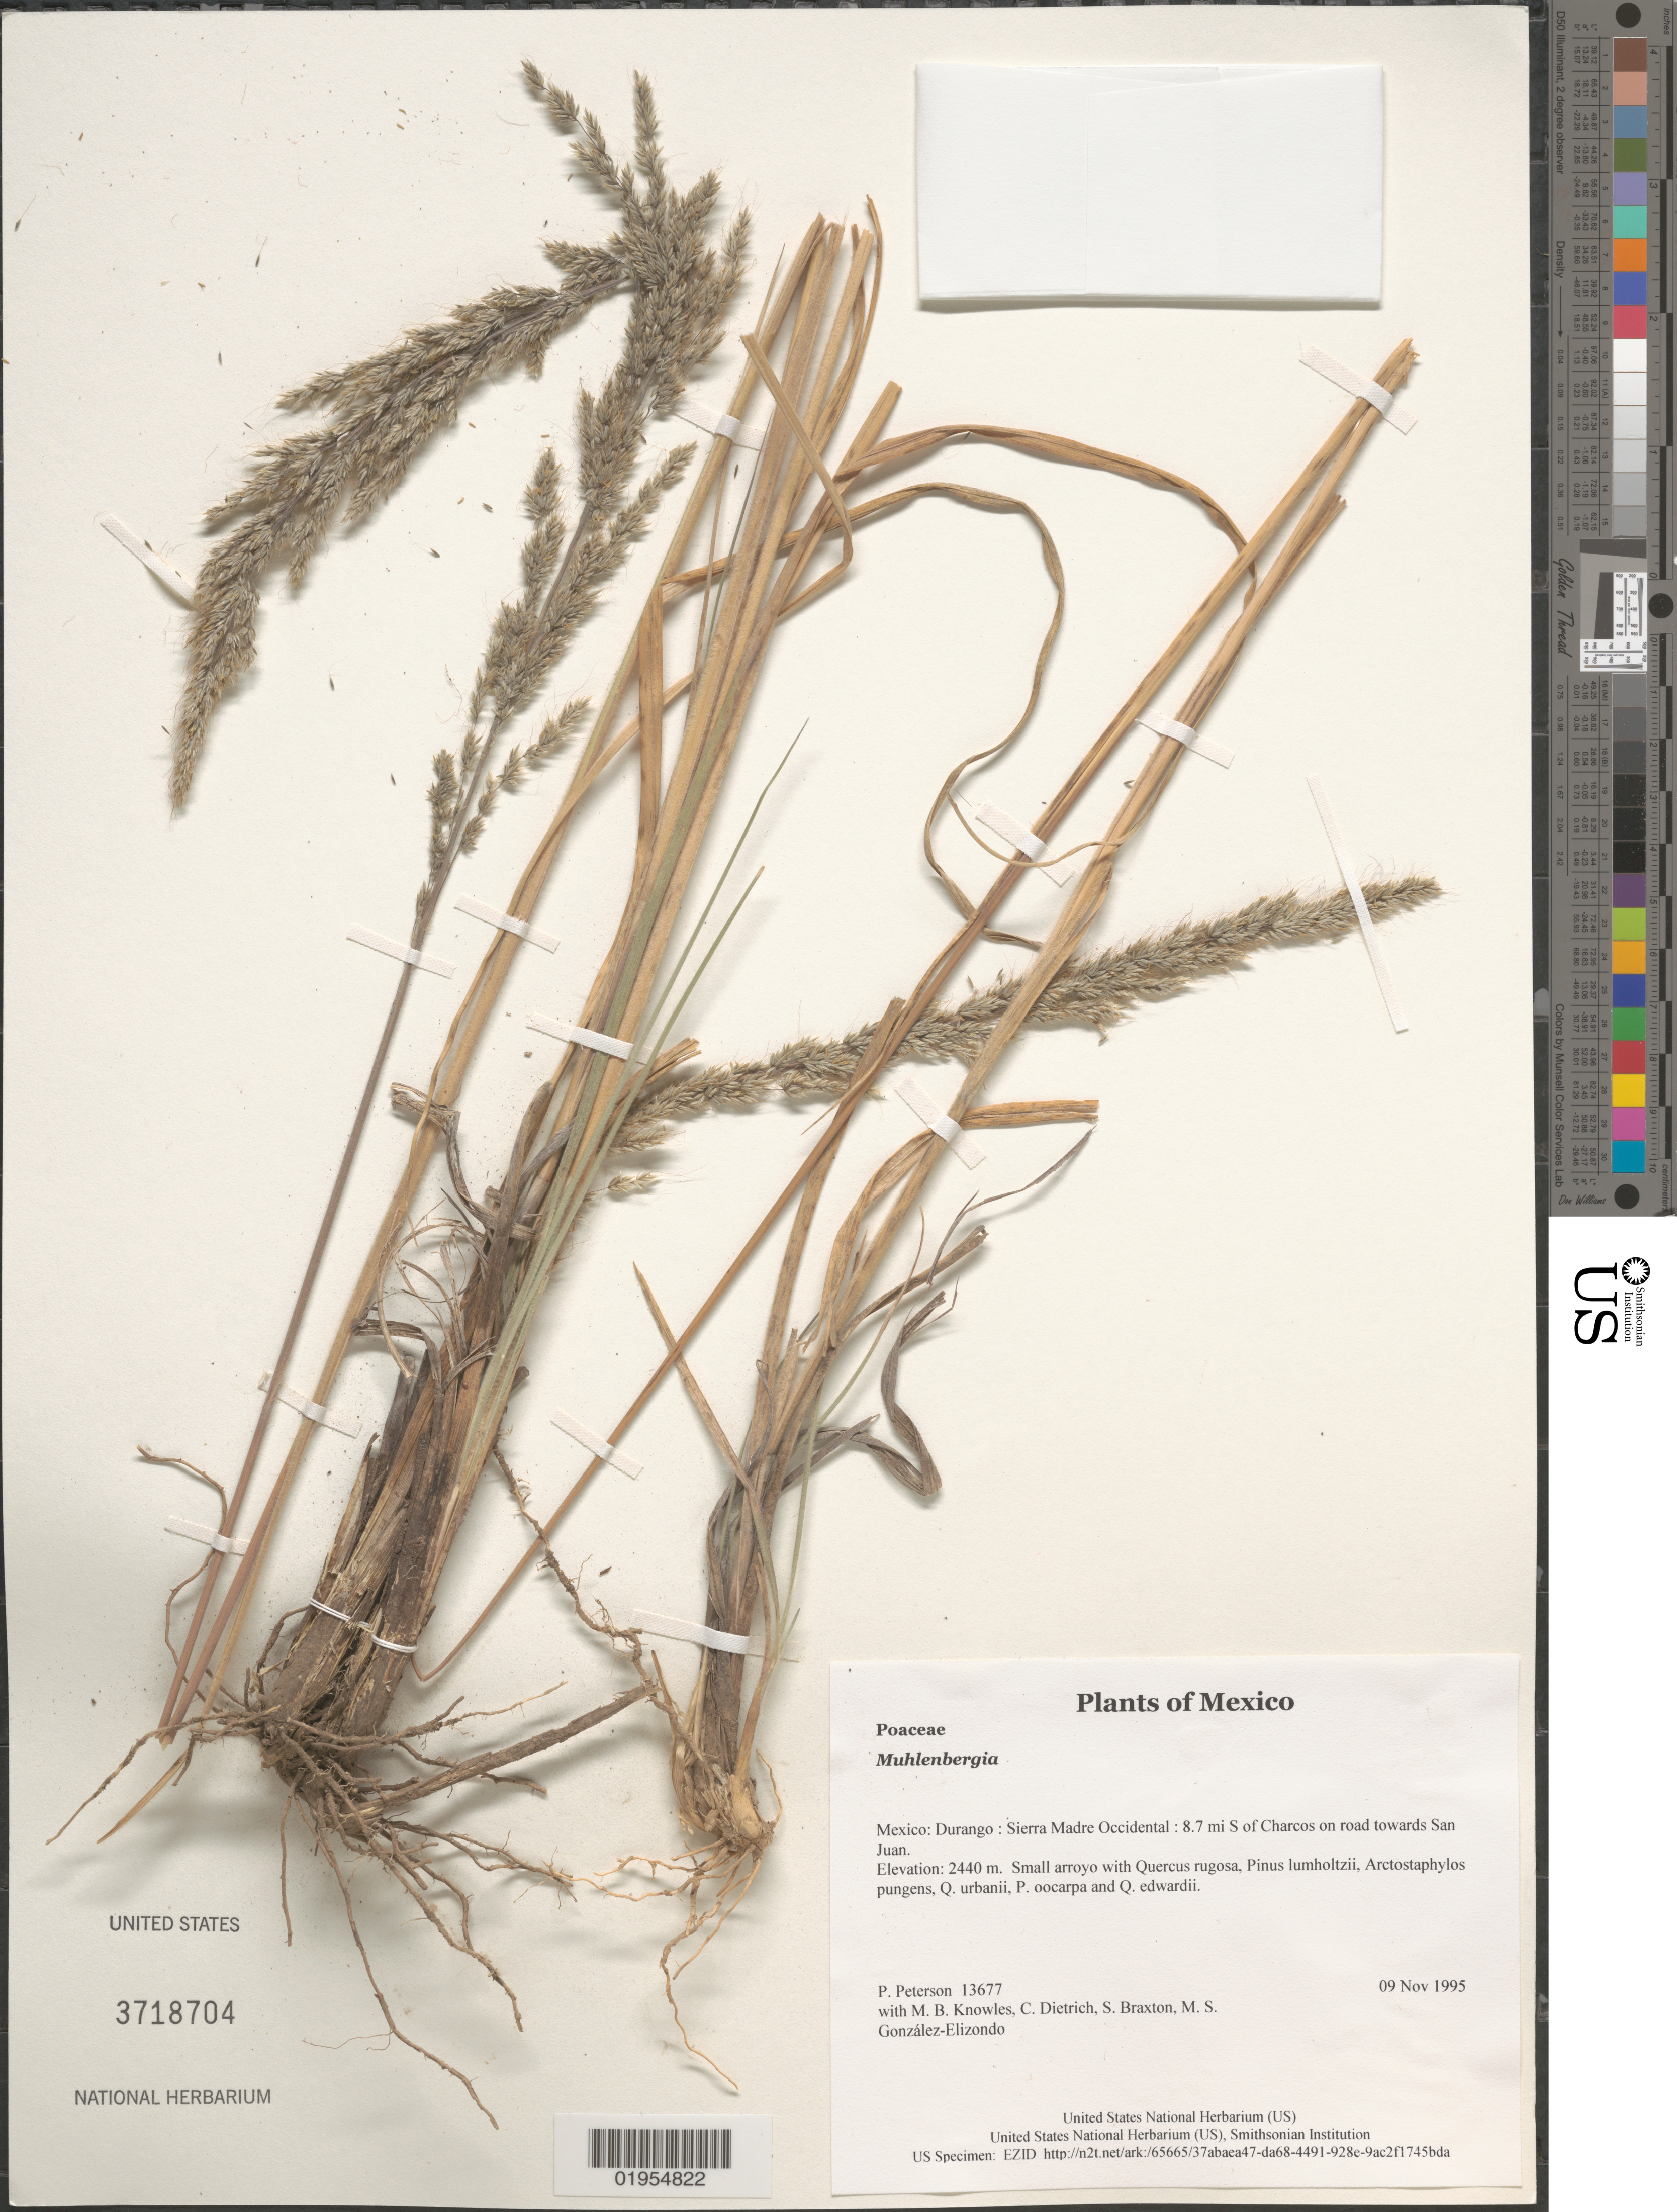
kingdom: Plantae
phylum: Tracheophyta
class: Liliopsida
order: Poales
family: Poaceae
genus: Muhlenbergia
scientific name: Muhlenbergia sp.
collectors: P. M. Peterson, M. B. Knowles, C. Dietrich, S. Braxton & M. S. González-Elizondo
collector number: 13677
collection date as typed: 09 Nov 1995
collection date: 1995-11-09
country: Mexico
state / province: Durango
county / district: Sierra Madre Occidental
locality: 8.7 mi S of Charcos on road towards San Juan.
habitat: Small arroyo with Quercus rugosa, Pinus lumholtzii, Arctostaphylos pungens, Q. urbanii, P. oocarpa and Q. edwardii.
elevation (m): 2440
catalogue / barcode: US 3718704